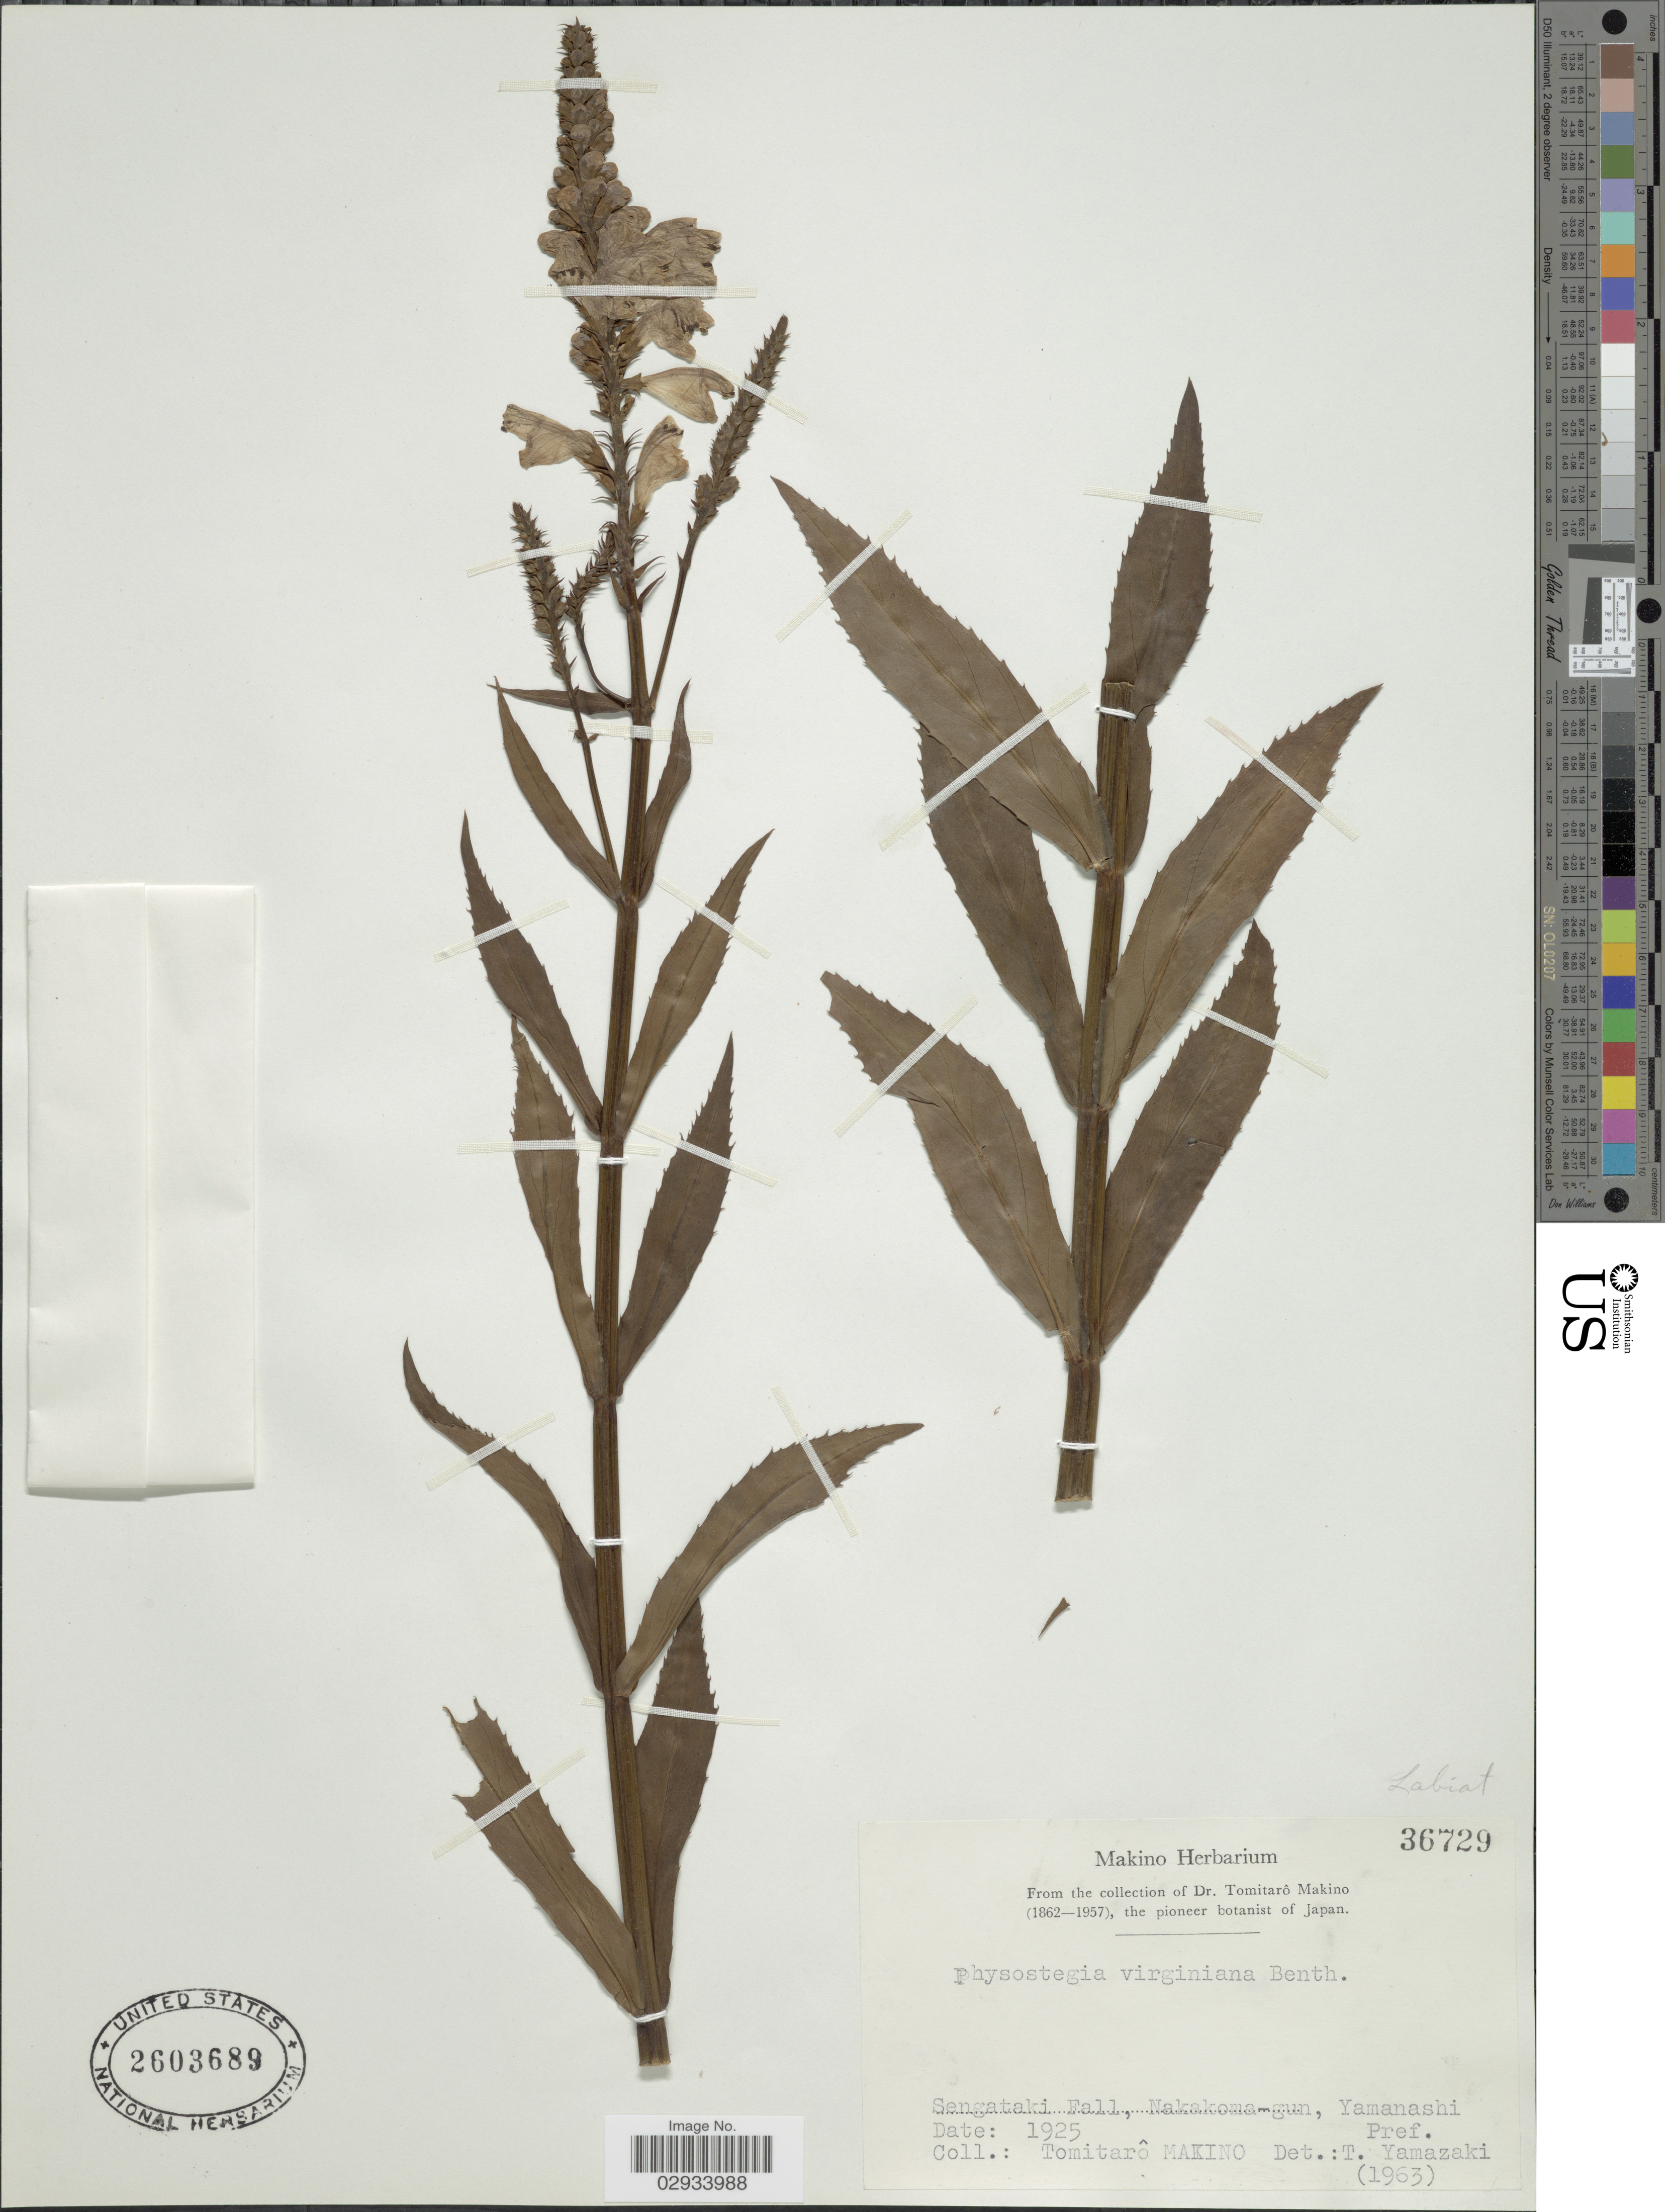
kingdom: Plantae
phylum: Tracheophyta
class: Magnoliopsida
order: Lamiales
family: Lamiaceae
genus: Physostegia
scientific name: Physostegia virginiana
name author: (L.) Benth.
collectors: T. Makino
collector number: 36729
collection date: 1925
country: Japan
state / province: Yamanasi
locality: Sengataki Fall, Nakakoma-gun, Yamanashi Pref.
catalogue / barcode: US 2603689